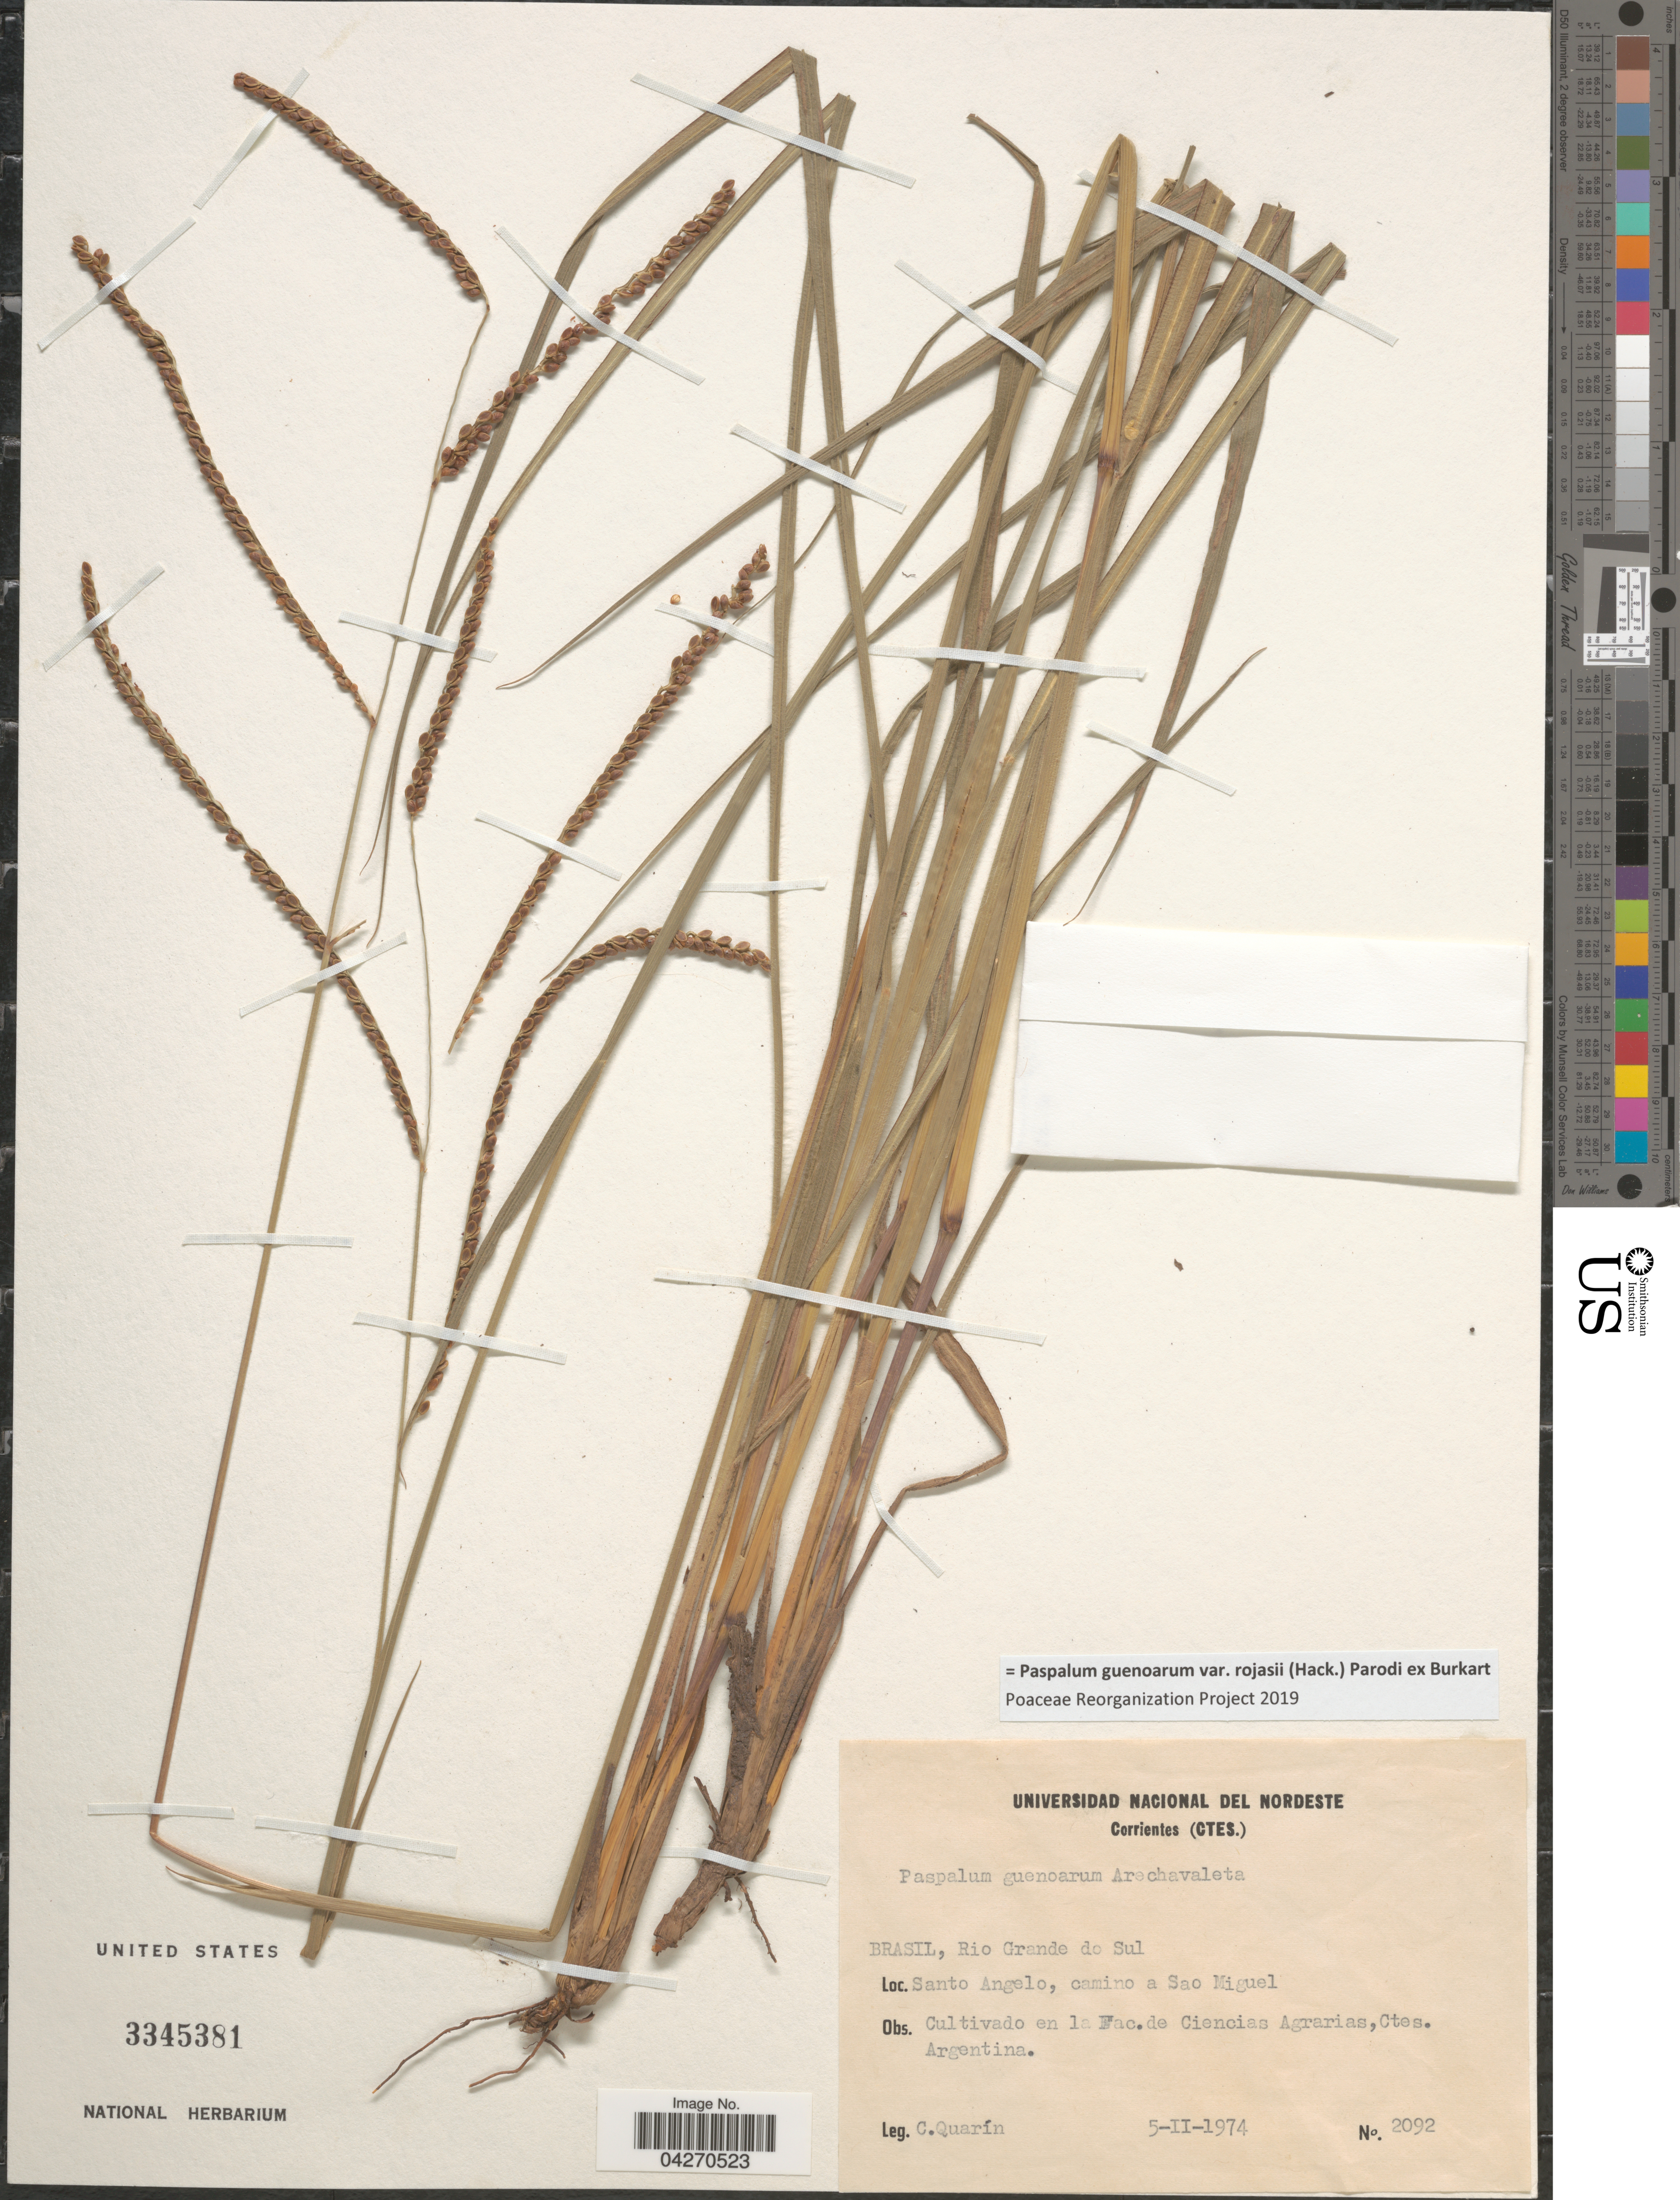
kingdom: Plantae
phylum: Tracheophyta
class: Liliopsida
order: Poales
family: Poaceae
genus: Paspalum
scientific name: Paspalum guenoarum var. rojasii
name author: (Hack.) Parodi ex Burkart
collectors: C. Quarín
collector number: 2092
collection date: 1974-02-05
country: Argentina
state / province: Corrientes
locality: En la Fac.de Ciencias Agrarias.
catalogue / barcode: US 3345381